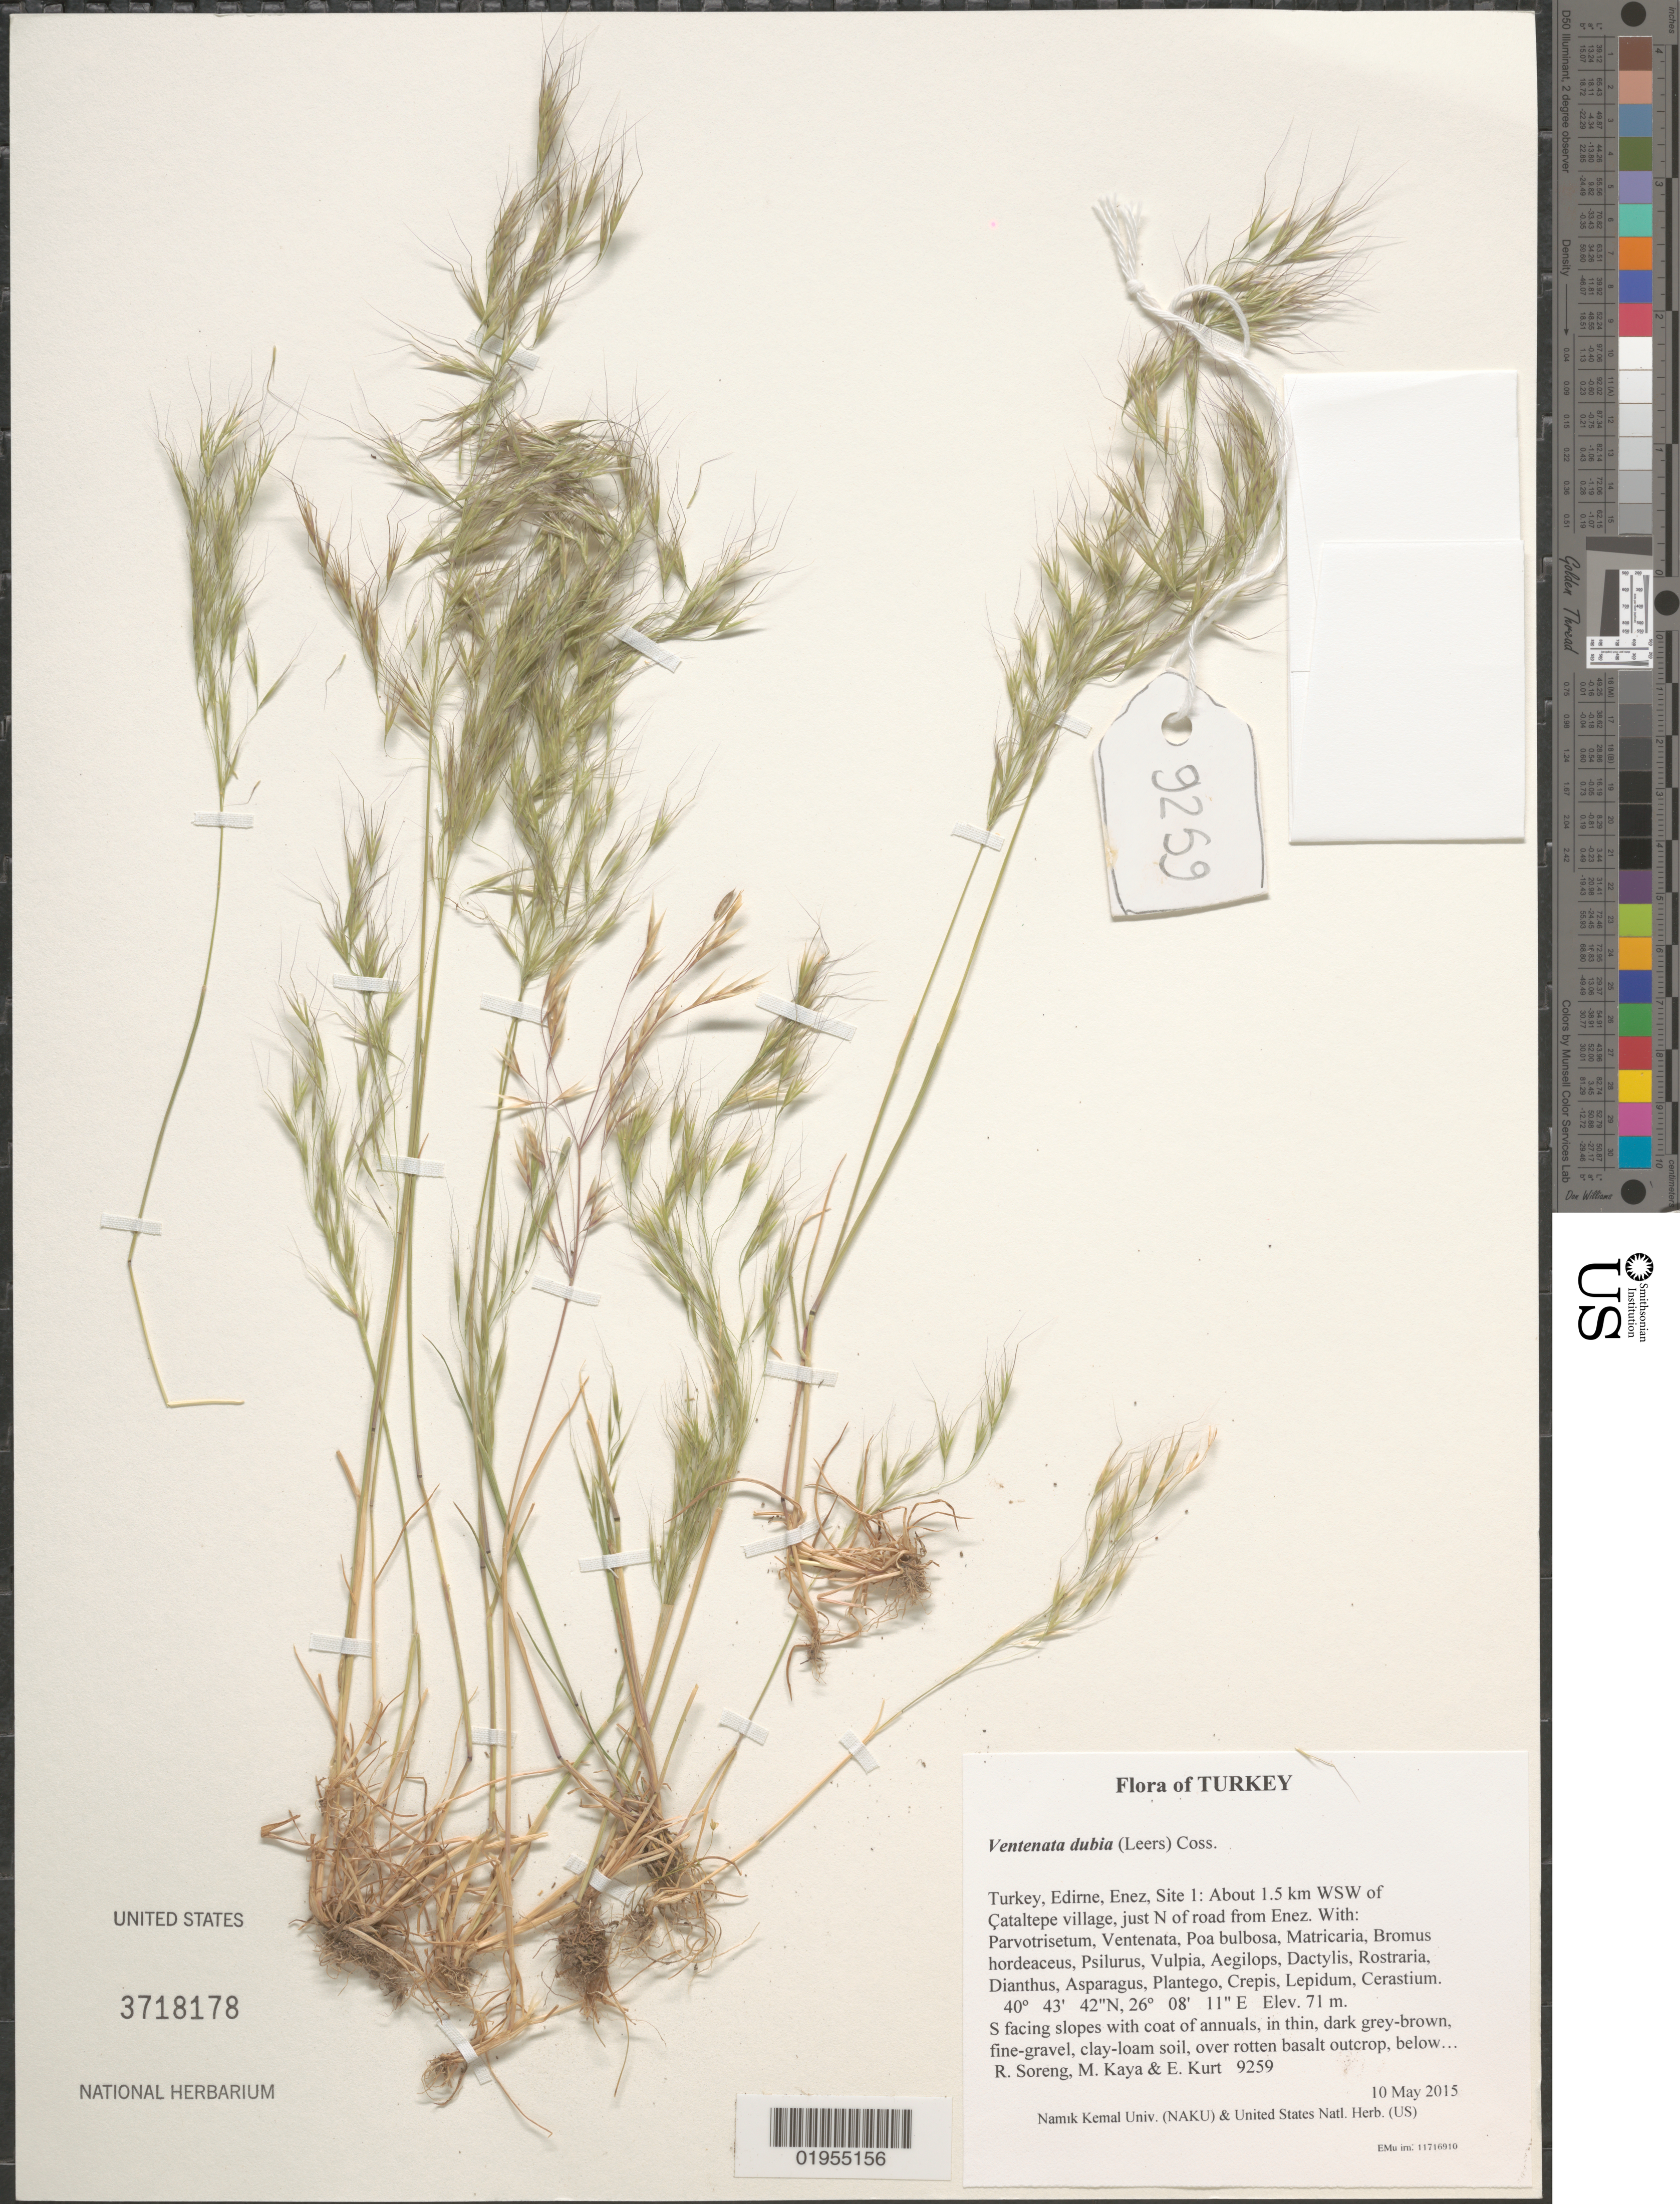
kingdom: Plantae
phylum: Tracheophyta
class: Liliopsida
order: Poales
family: Poaceae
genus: Ventenata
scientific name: Ventenata dubia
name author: (Leers) Coss.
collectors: R. J. Soreng, M. Kaya & E. Kurt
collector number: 9259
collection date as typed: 2015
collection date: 2015-05-10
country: Turkey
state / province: Edirne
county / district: Enez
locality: Site 1: About 1.5 km WSW of Cataltepe village, just N of road from Enez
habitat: S facing slopes with coat of annuals, in thin, dark grey-brown, fine-gravel, clay-loam soil, over rotten basalt outcrop, below copses of Quercus ilex or coccifera, Phillyrea, Pyrus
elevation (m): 71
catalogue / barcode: US 3718178